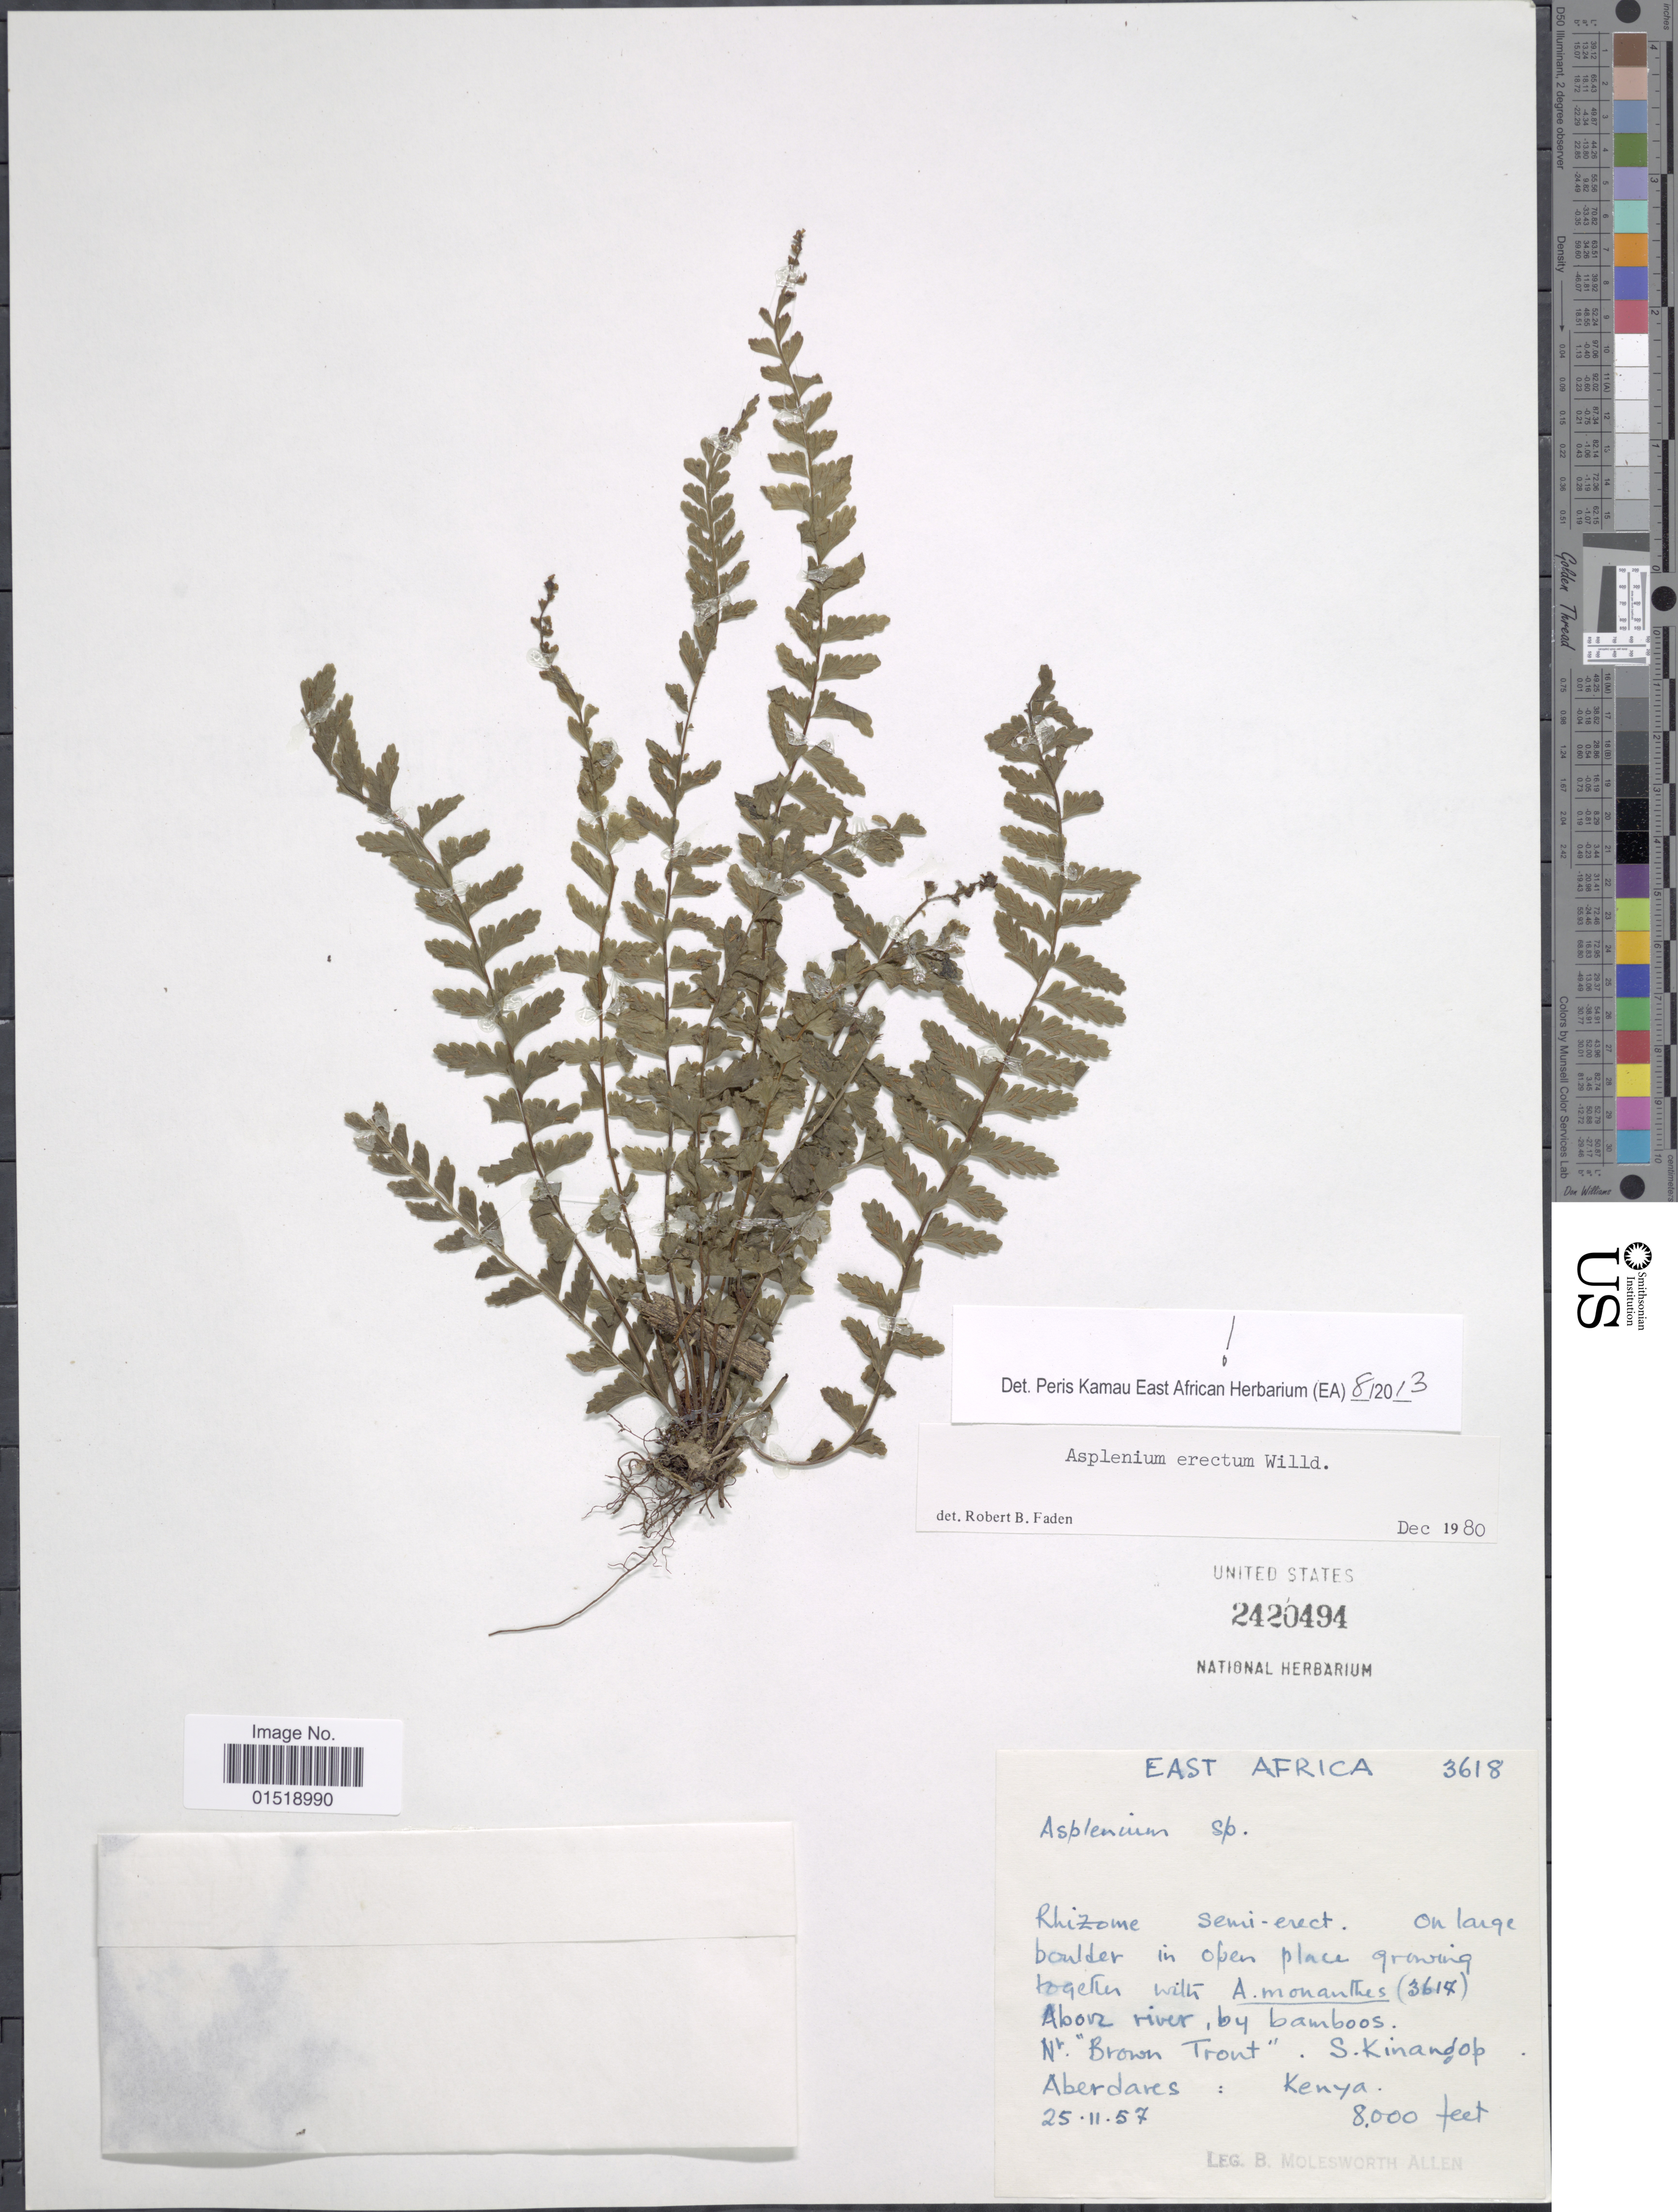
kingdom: Plantae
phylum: Tracheophyta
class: Polypodiopsida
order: Polypodiales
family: Aspleniaceae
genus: Asplenium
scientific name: Asplenium erectum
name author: Bory ex Willd.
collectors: B. E. G. Molesworth-Allen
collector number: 3618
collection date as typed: Transcribed d/m/y: 25/11/57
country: Kenya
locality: Nr. "Brown Trout." S. Kinangop, Aberdares.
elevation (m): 2438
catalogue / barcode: US 2420494